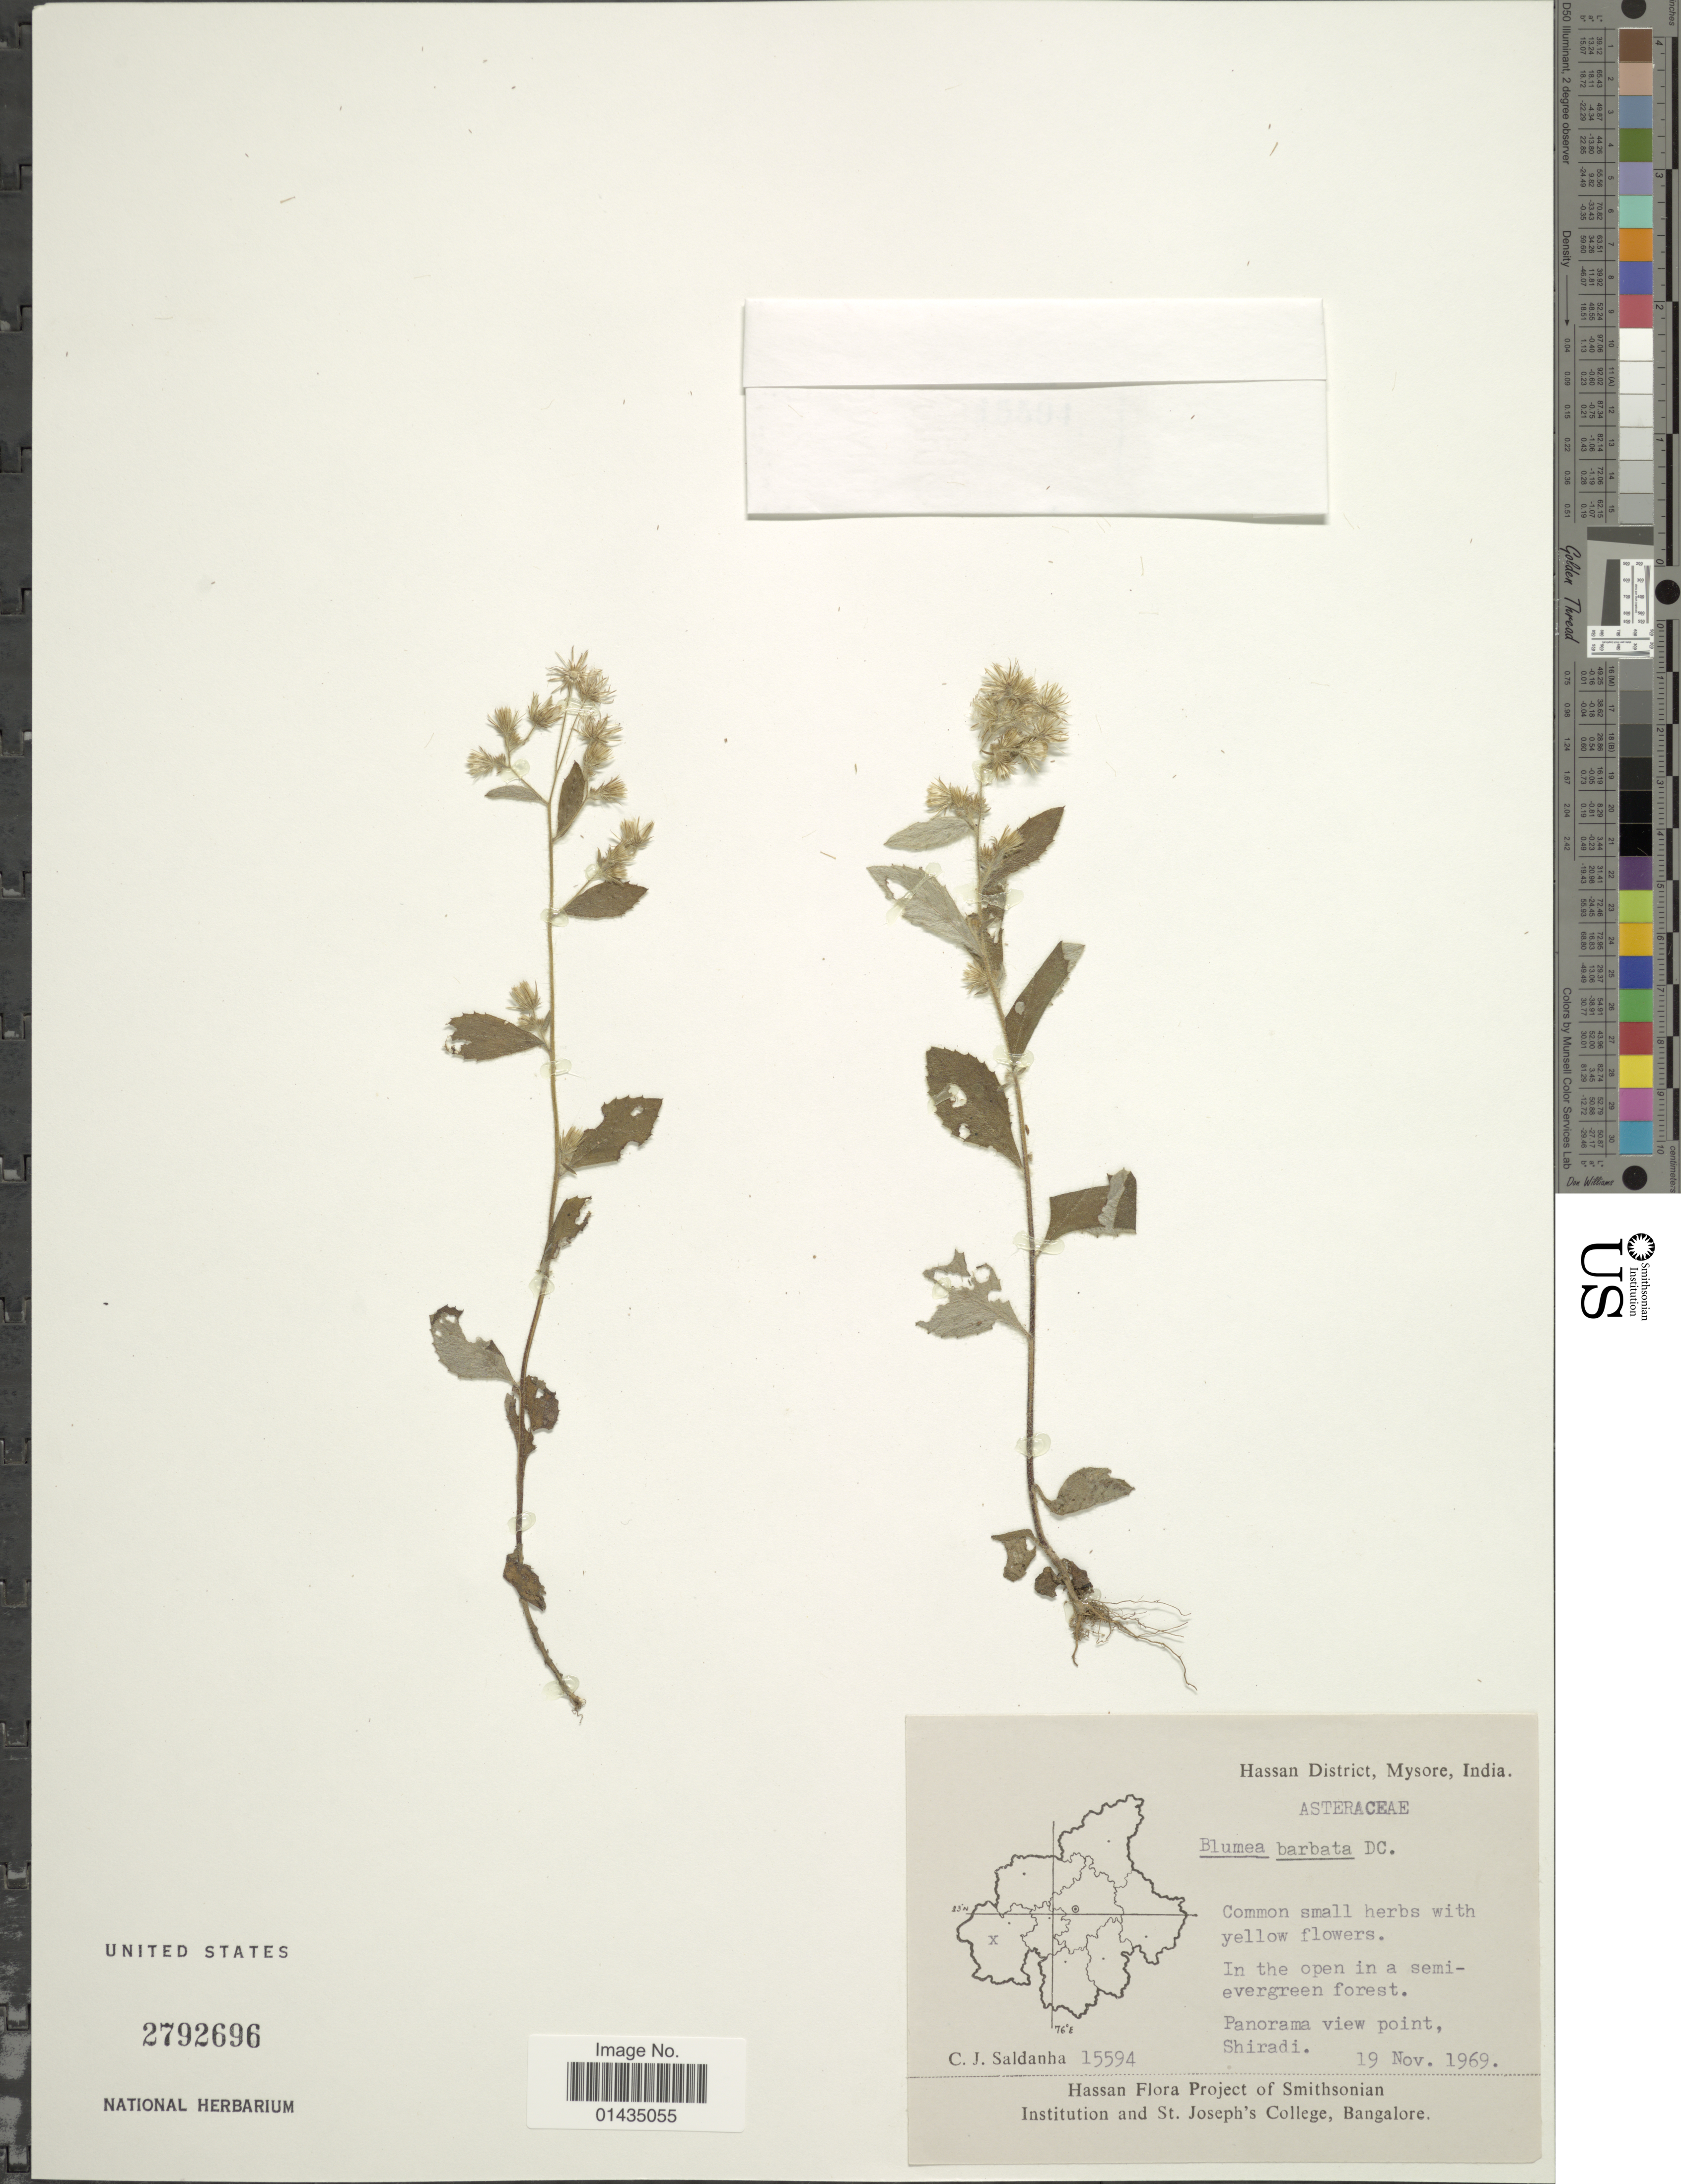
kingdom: Plantae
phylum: Tracheophyta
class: Magnoliopsida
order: Asterales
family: Asteraceae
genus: Blumea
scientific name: Blumea barbata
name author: DC.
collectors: C. J. Saldanha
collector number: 15594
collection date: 1969-11-19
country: India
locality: Hassan District, Mysore, in the open in a semi-evergreen forest, Panorama view point, Shiradi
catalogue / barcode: US 2792696